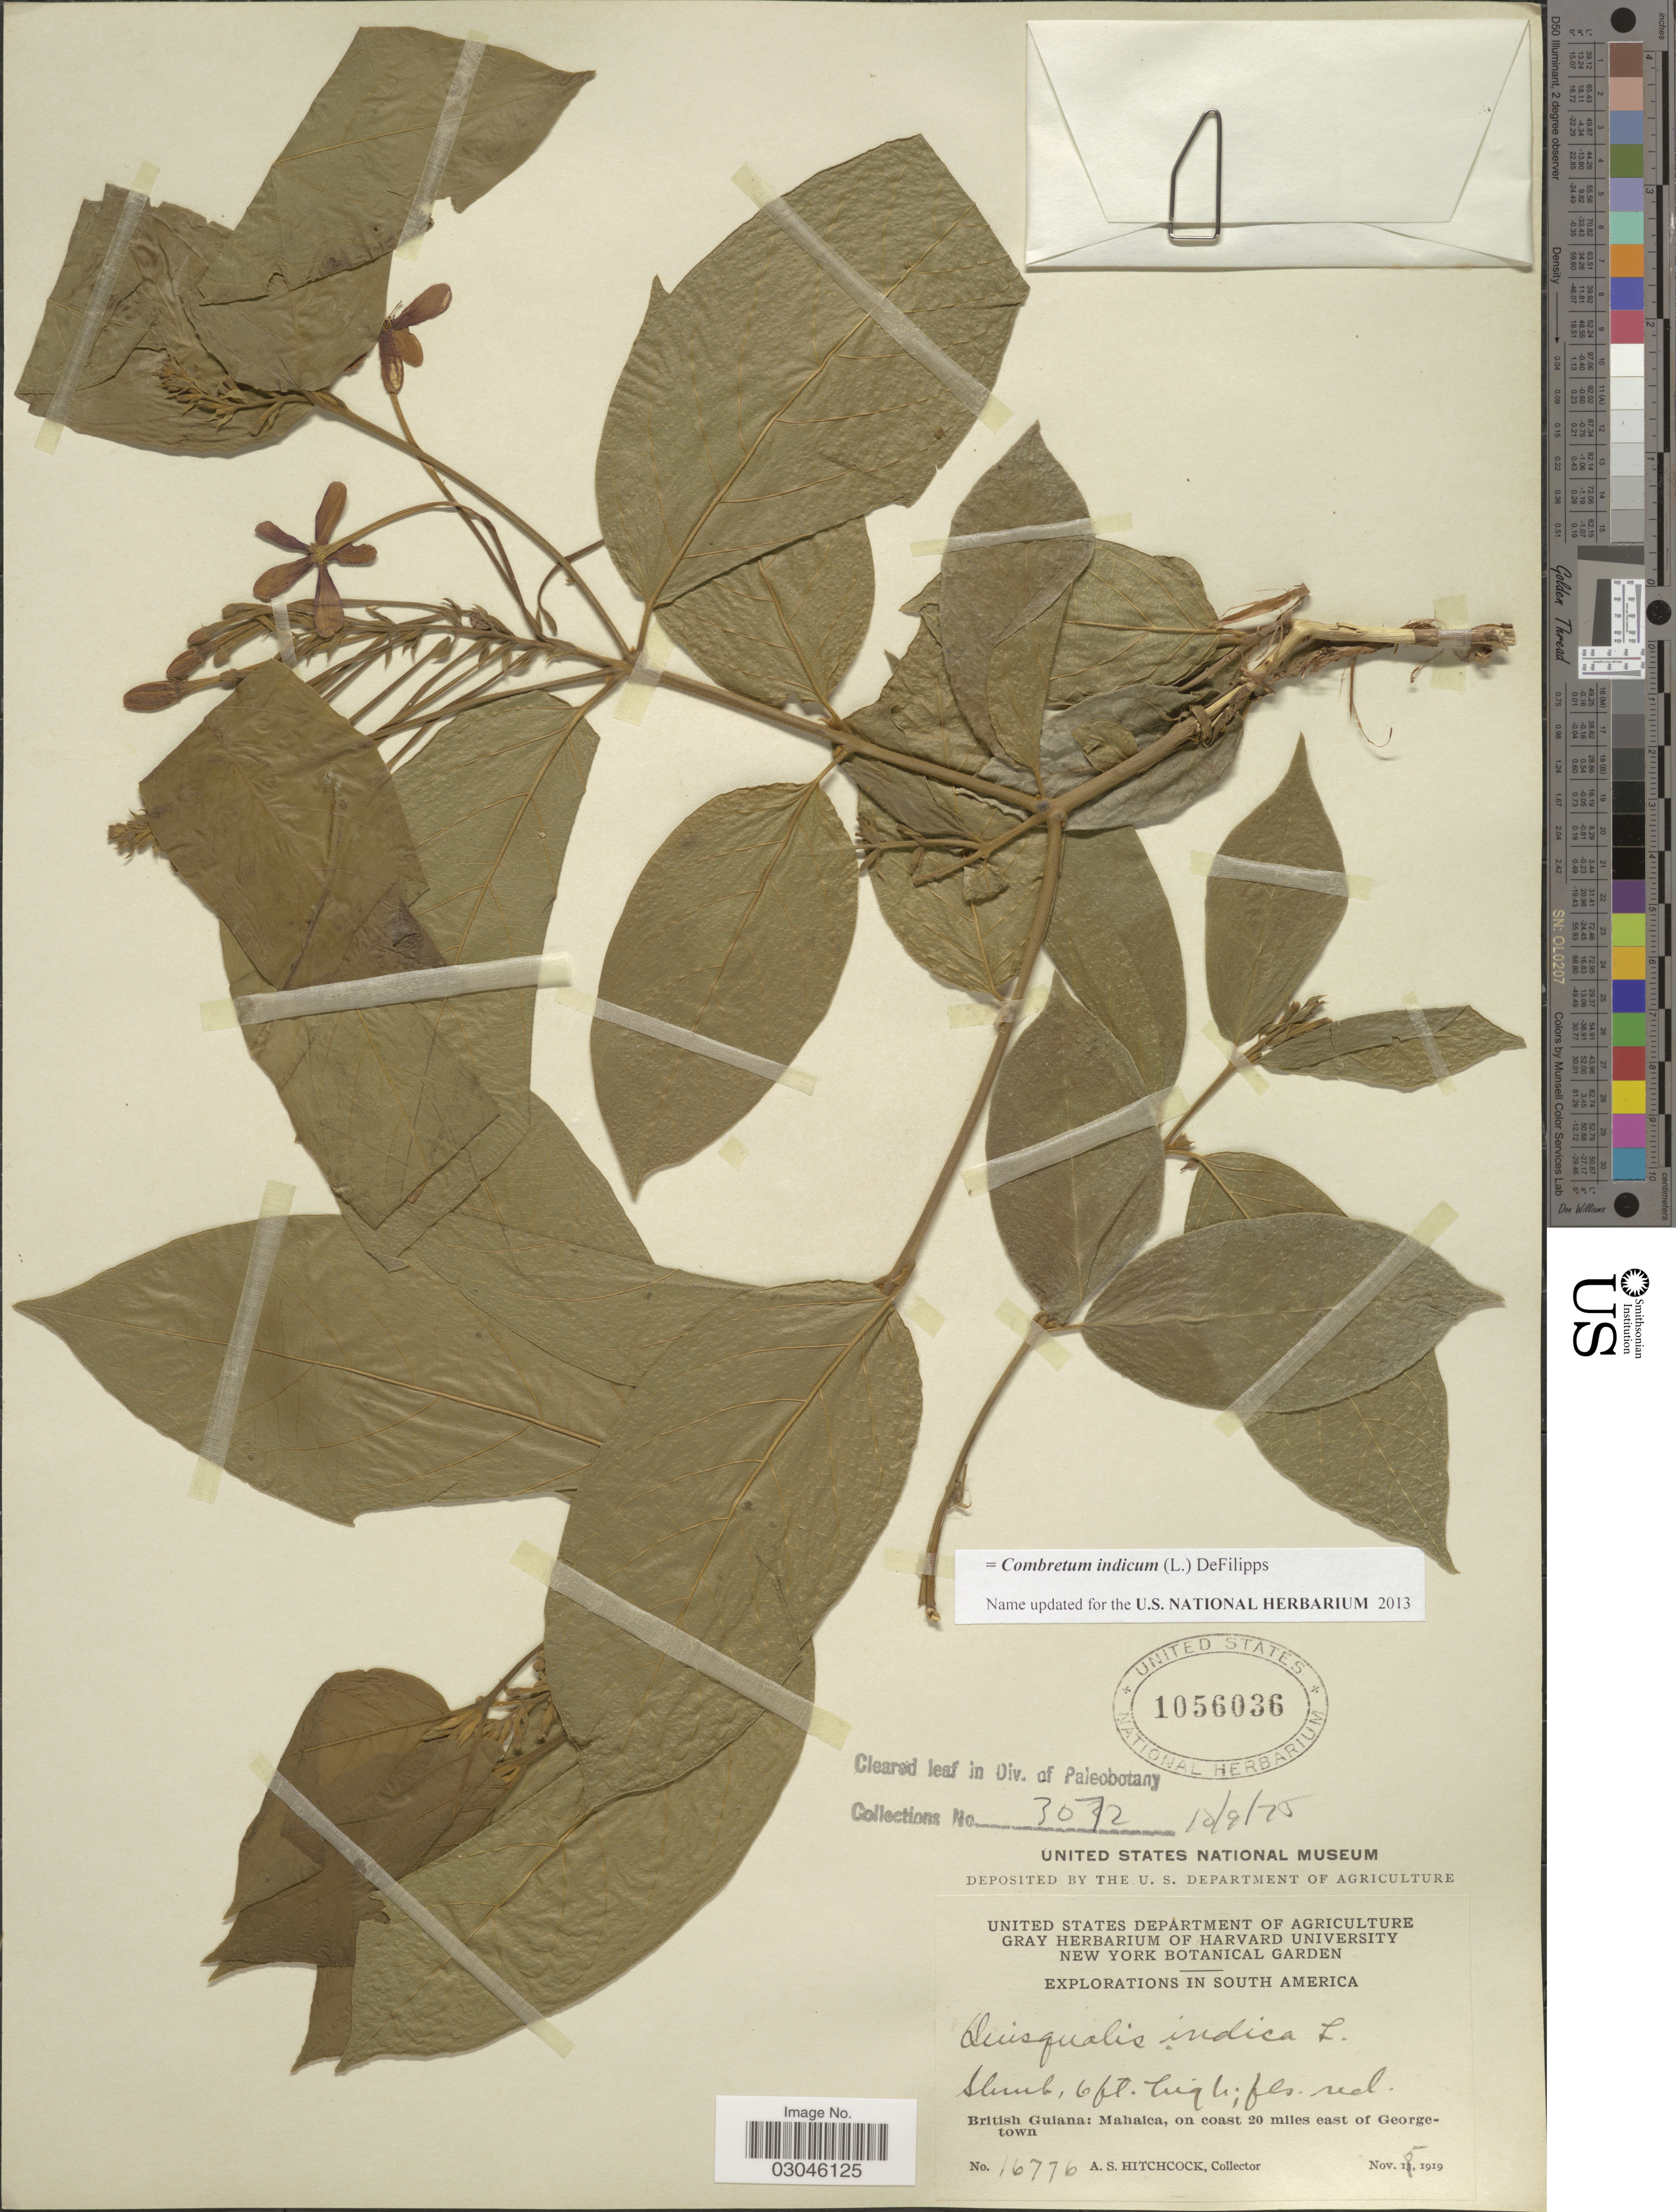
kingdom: Plantae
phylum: Tracheophyta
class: Magnoliopsida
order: Myrtales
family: Combretaceae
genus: Combretum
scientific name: Combretum indicum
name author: (L.) DeFilipps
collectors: A. S. Hitchcock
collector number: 16776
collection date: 1919-11-05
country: Guyana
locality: British Guiana: Mahaica, on coast 20 miles east of Georgetown.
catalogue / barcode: US 1056036